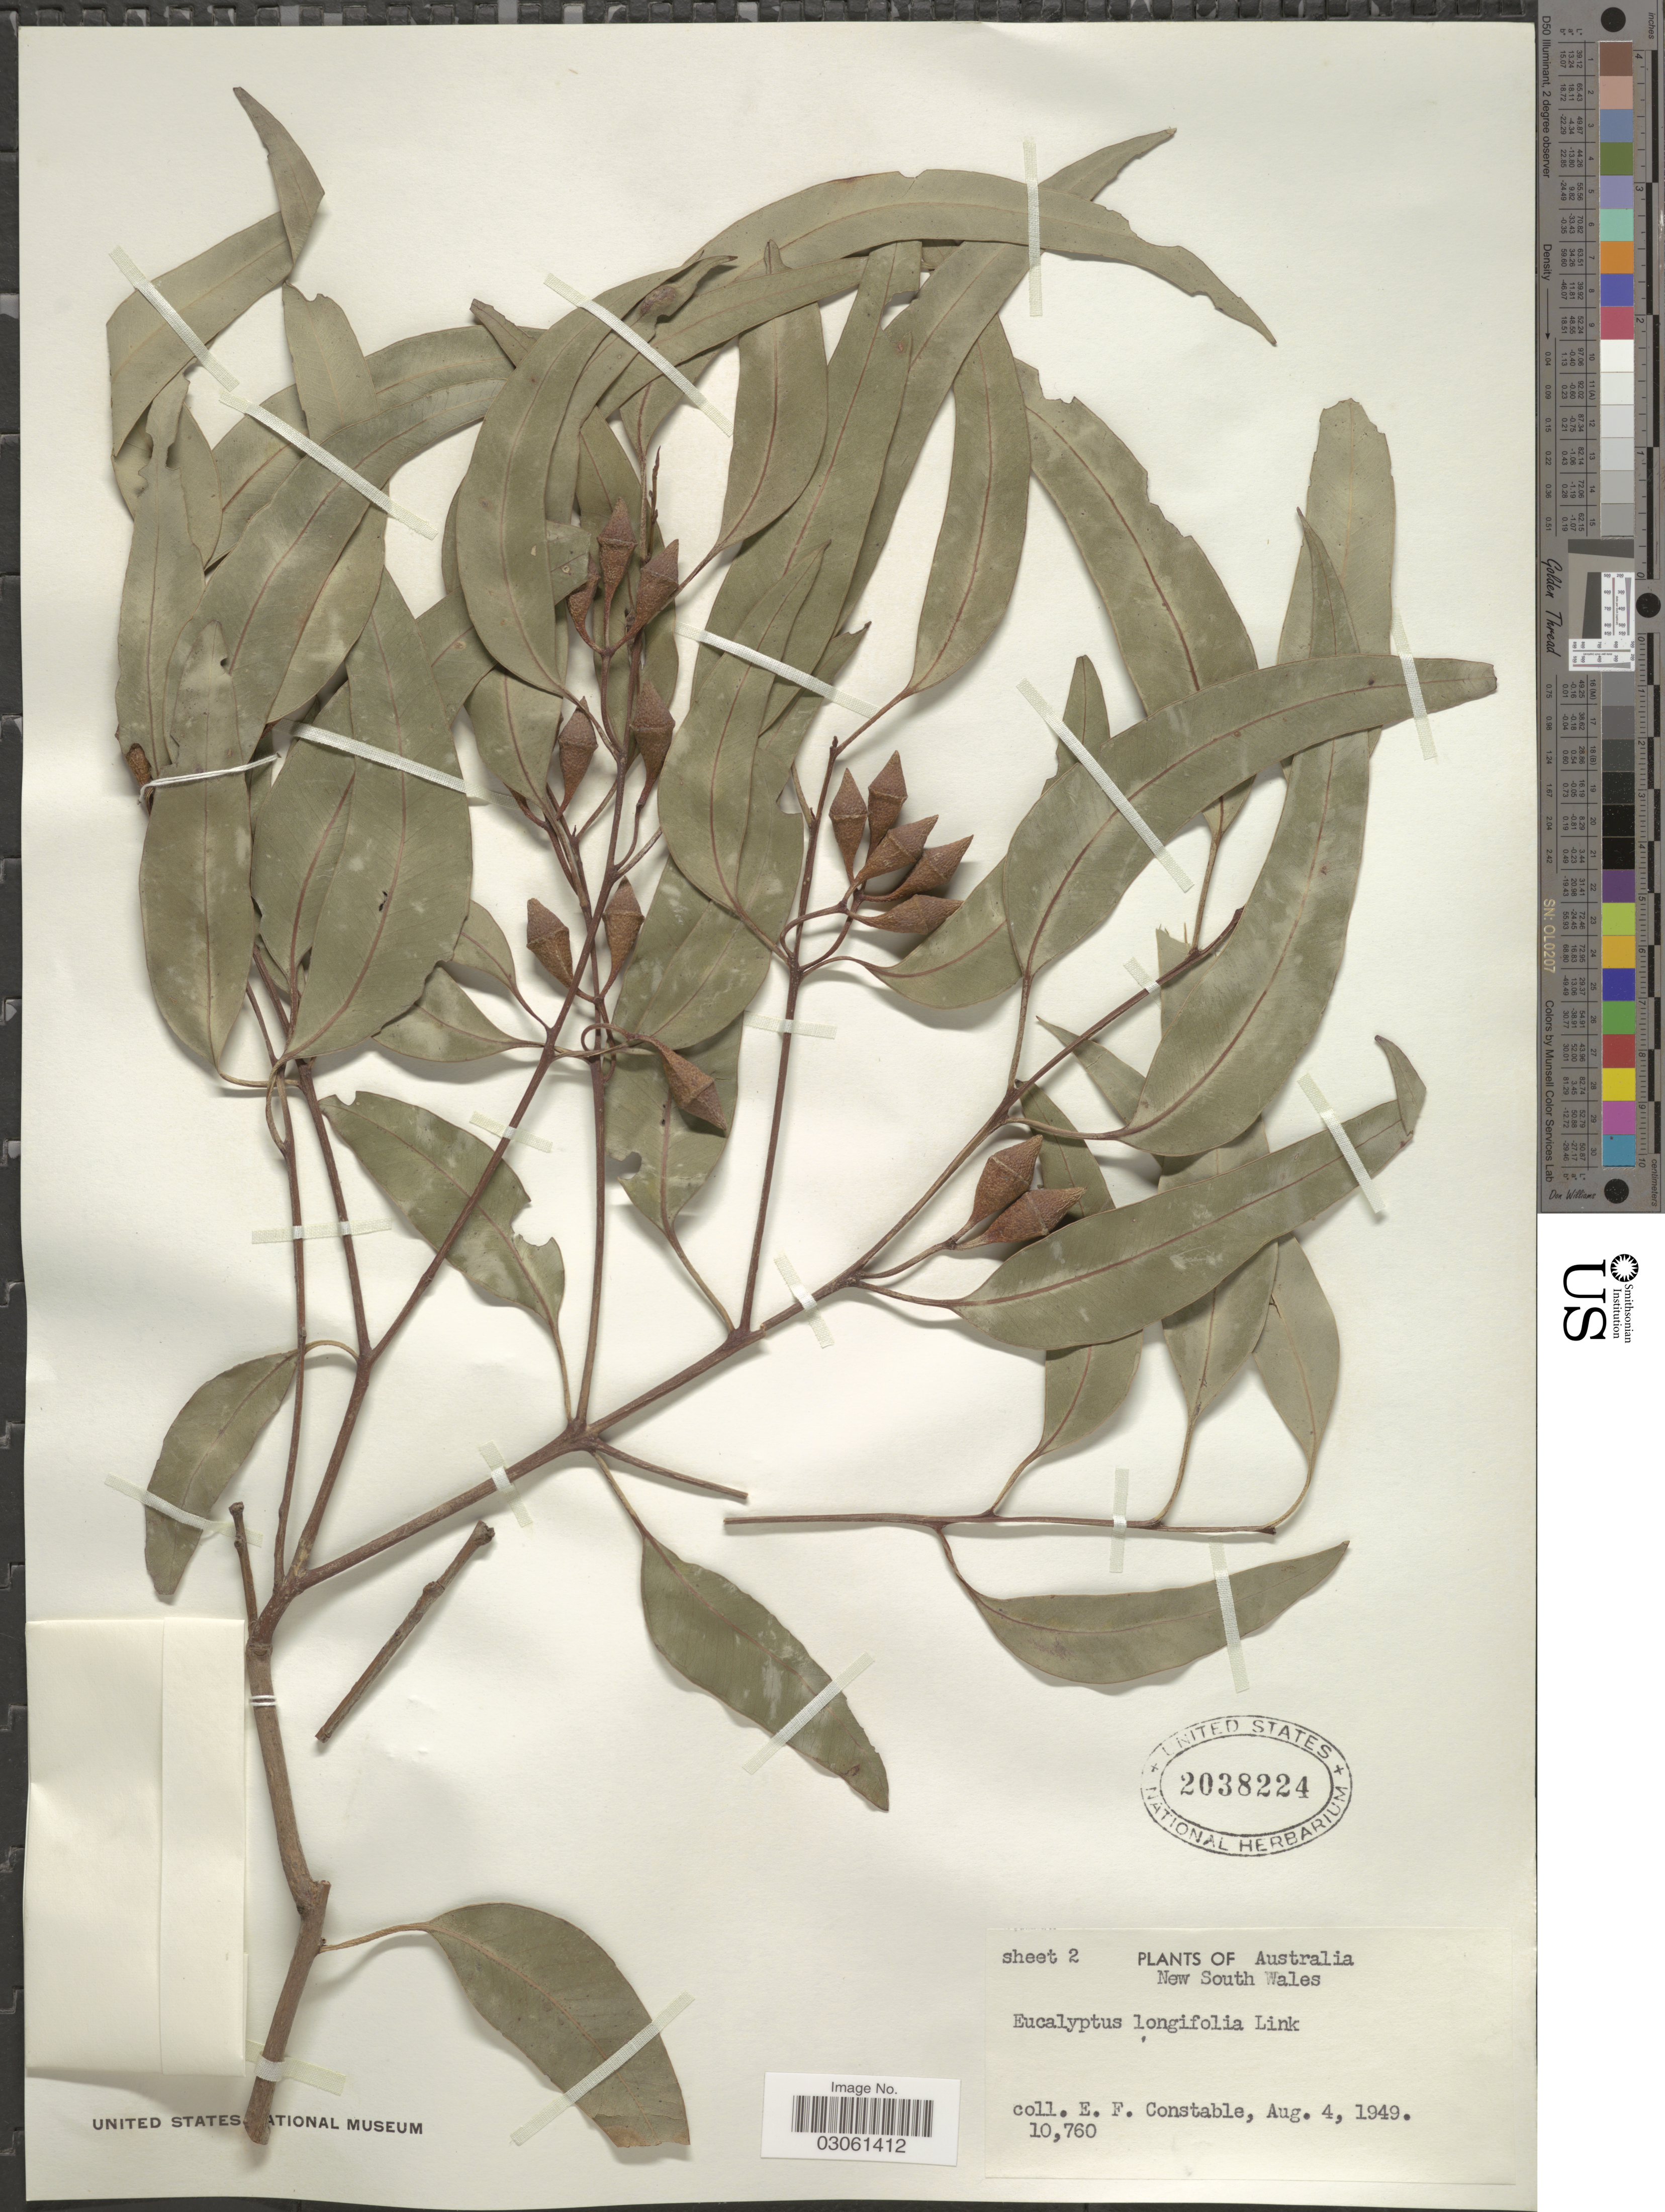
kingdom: Plantae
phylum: Tracheophyta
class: Magnoliopsida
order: Myrtales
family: Myrtaceae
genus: Eucalyptus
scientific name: Eucalyptus longifolia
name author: Link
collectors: E. F. Constable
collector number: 10760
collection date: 1949-08-04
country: Australia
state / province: New South Wales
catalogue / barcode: US 2038224